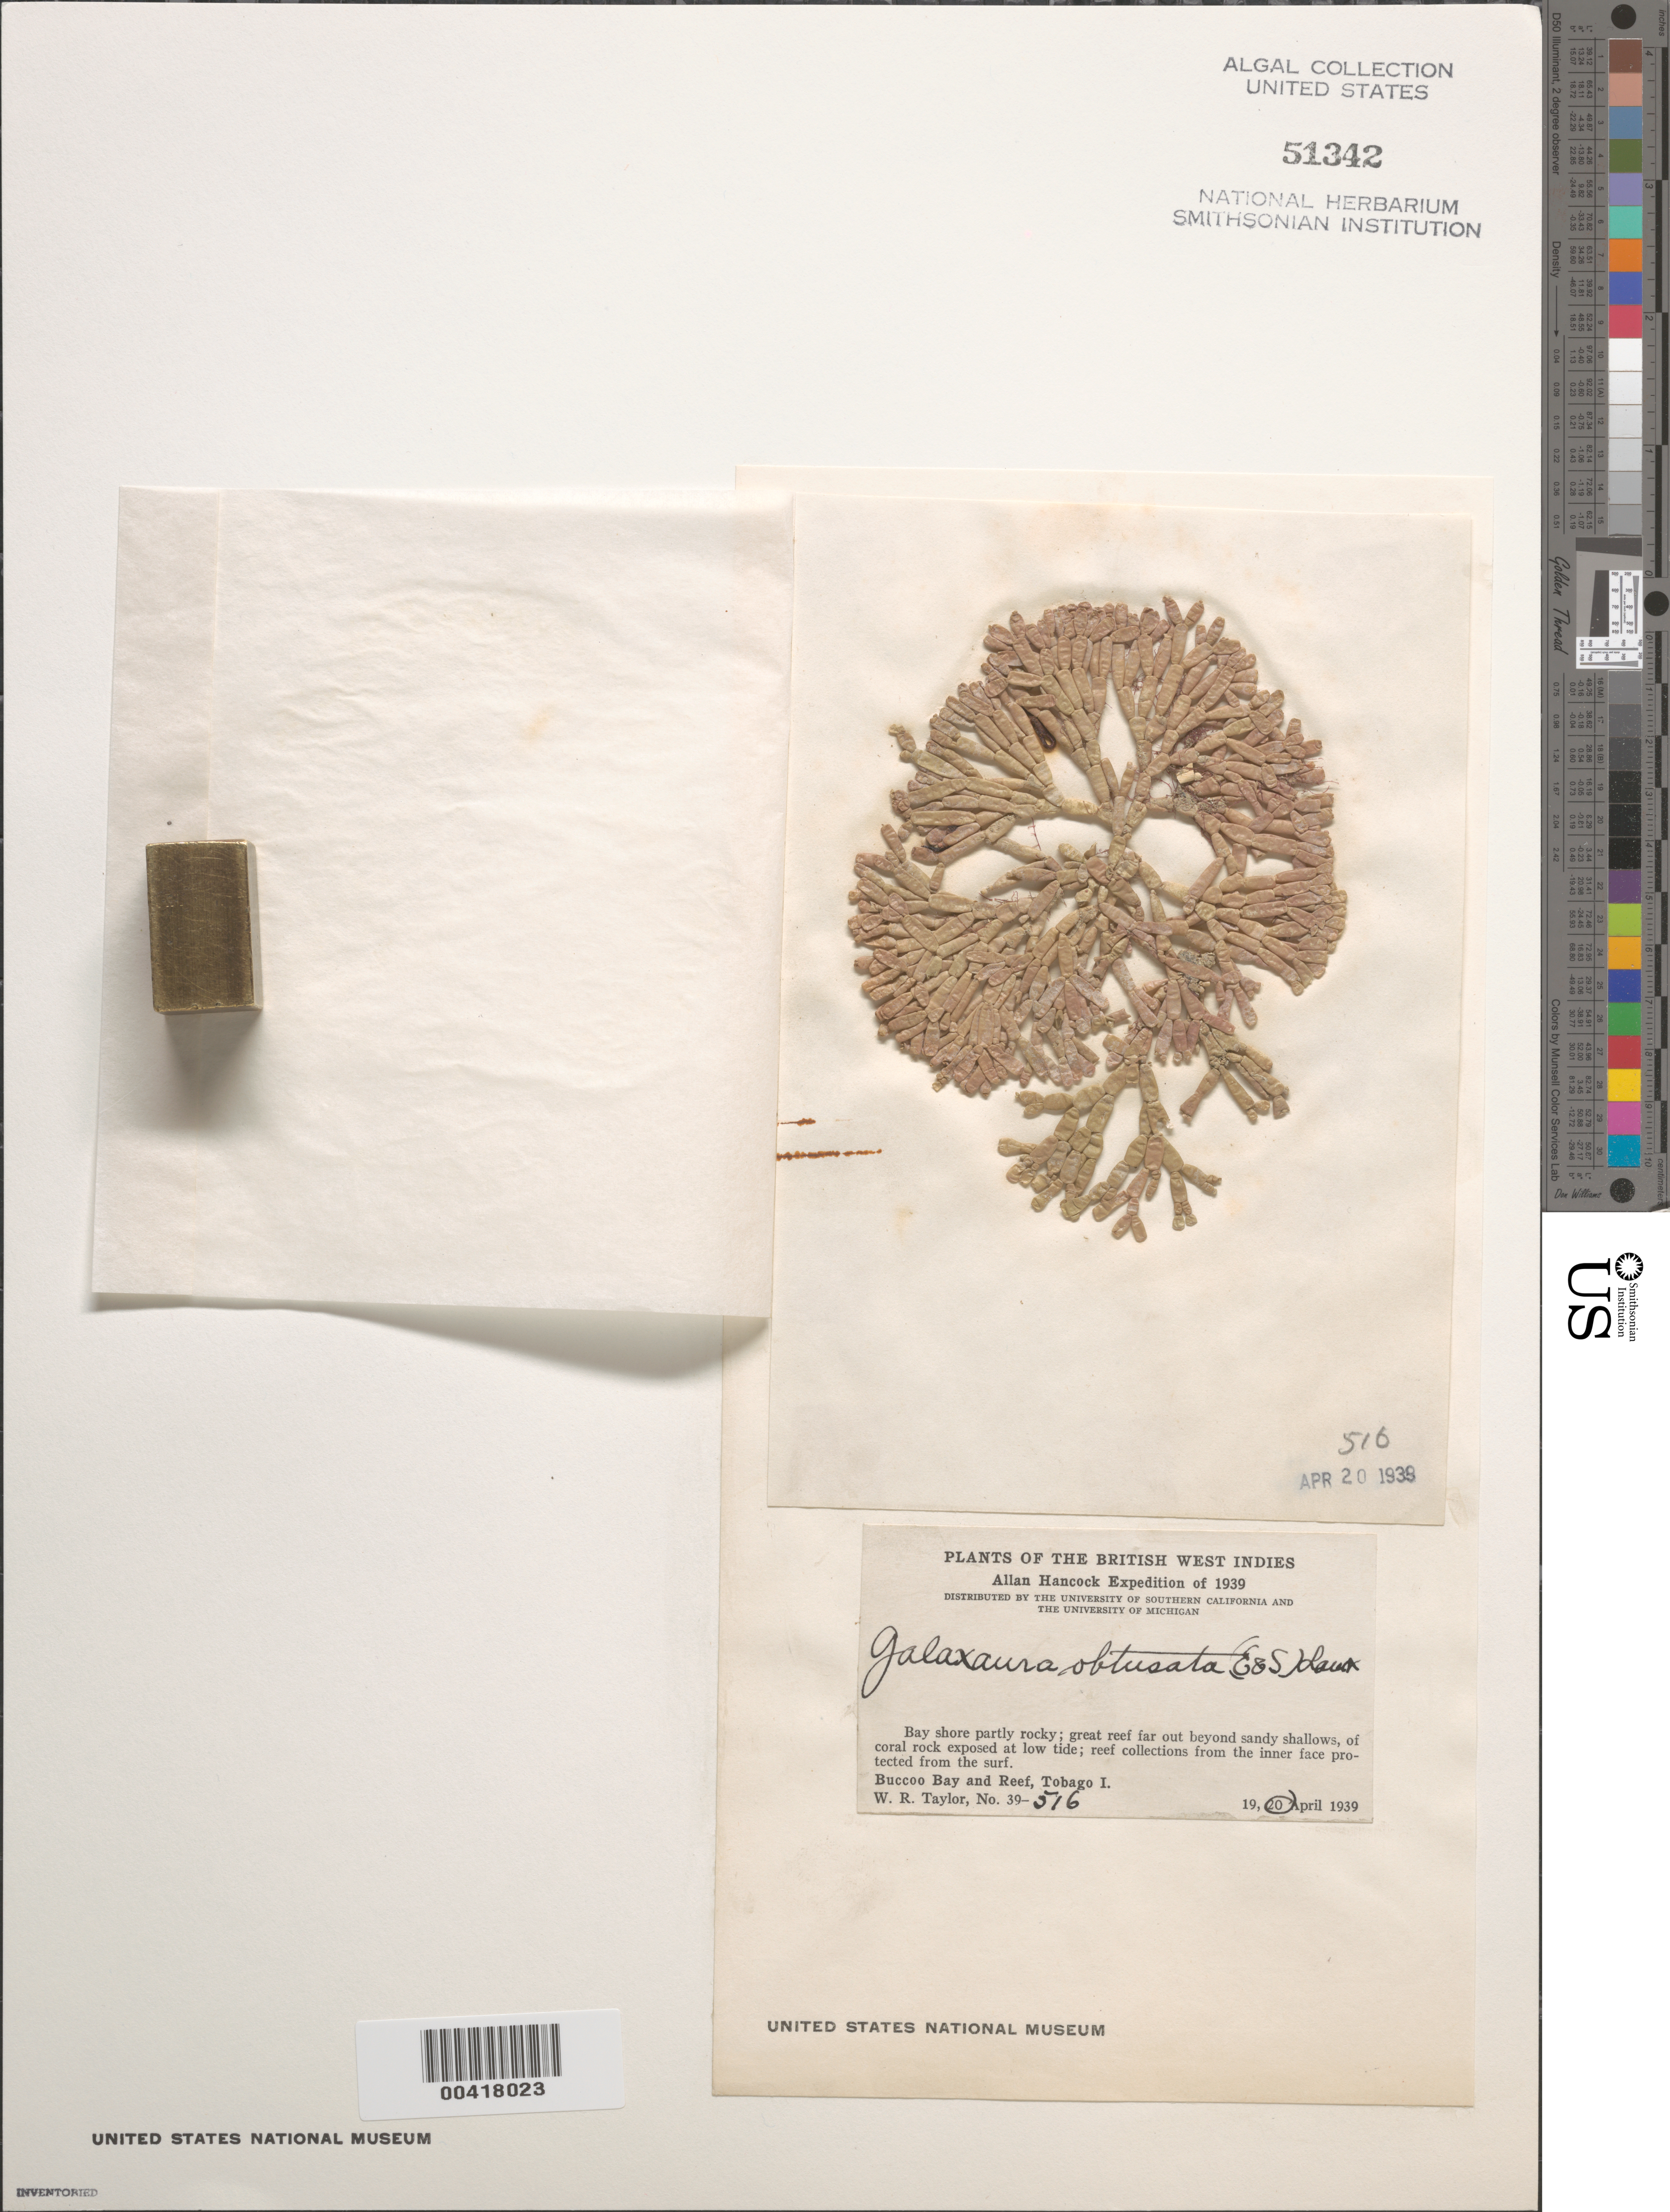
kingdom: Plantae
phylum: Rhodophyta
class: Florideophyceae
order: Nemaliales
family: Galaxauraceae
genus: Dichotomaria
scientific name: Dichotomaria obtusata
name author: (Ellis & Sol.) Lam.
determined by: Algae name updating Project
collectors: W. R. Taylor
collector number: WRT 39-516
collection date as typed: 20 April 1939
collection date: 1939-04-20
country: Trinidad and Tobago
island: Tobago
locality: Bucco Bay (Buccoo Bay) and Bucco Reef (Buccoo Reef)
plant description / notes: Allan Hancock Expedition of 1939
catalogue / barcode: US 51342